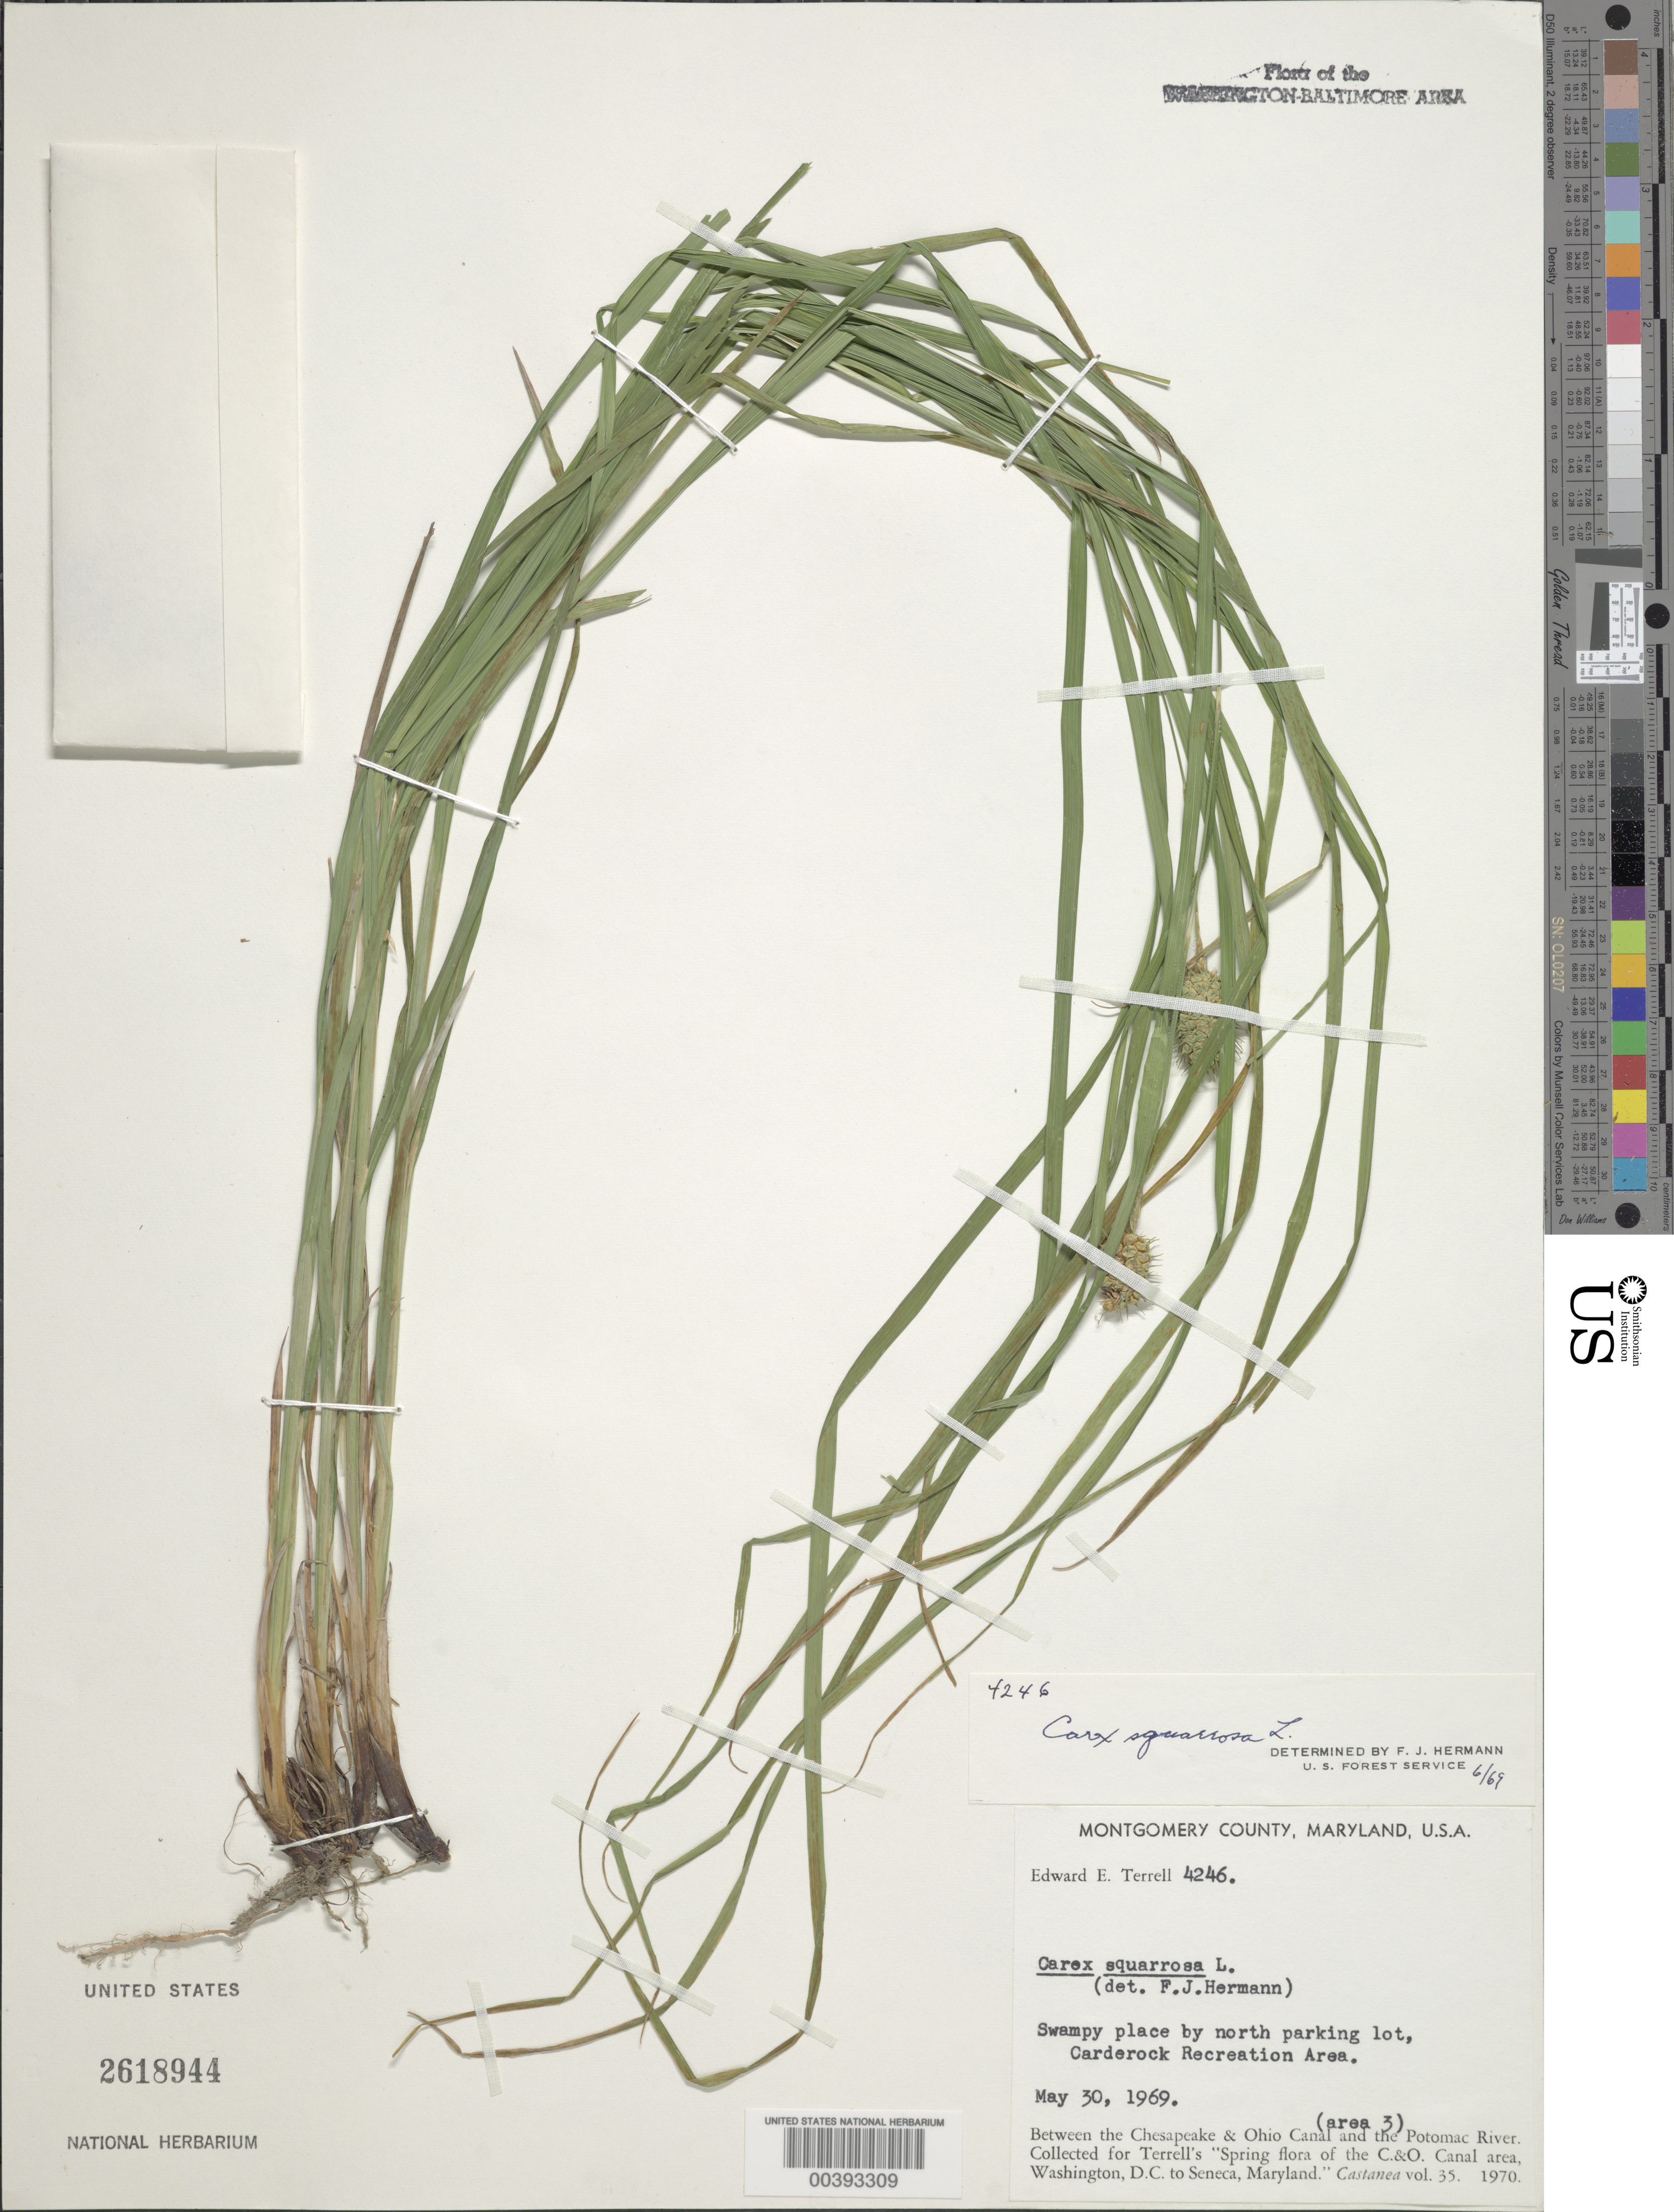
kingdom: Plantae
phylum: Tracheophyta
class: Liliopsida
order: Poales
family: Cyperaceae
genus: Carex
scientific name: Carex squarrosa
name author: L.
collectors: E. E. Terrell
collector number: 4246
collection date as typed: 30 May 1969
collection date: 1969-05-30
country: United States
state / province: Maryland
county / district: Montgomery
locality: Carderock Recreation Area C. & O. Canal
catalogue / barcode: US 2618944